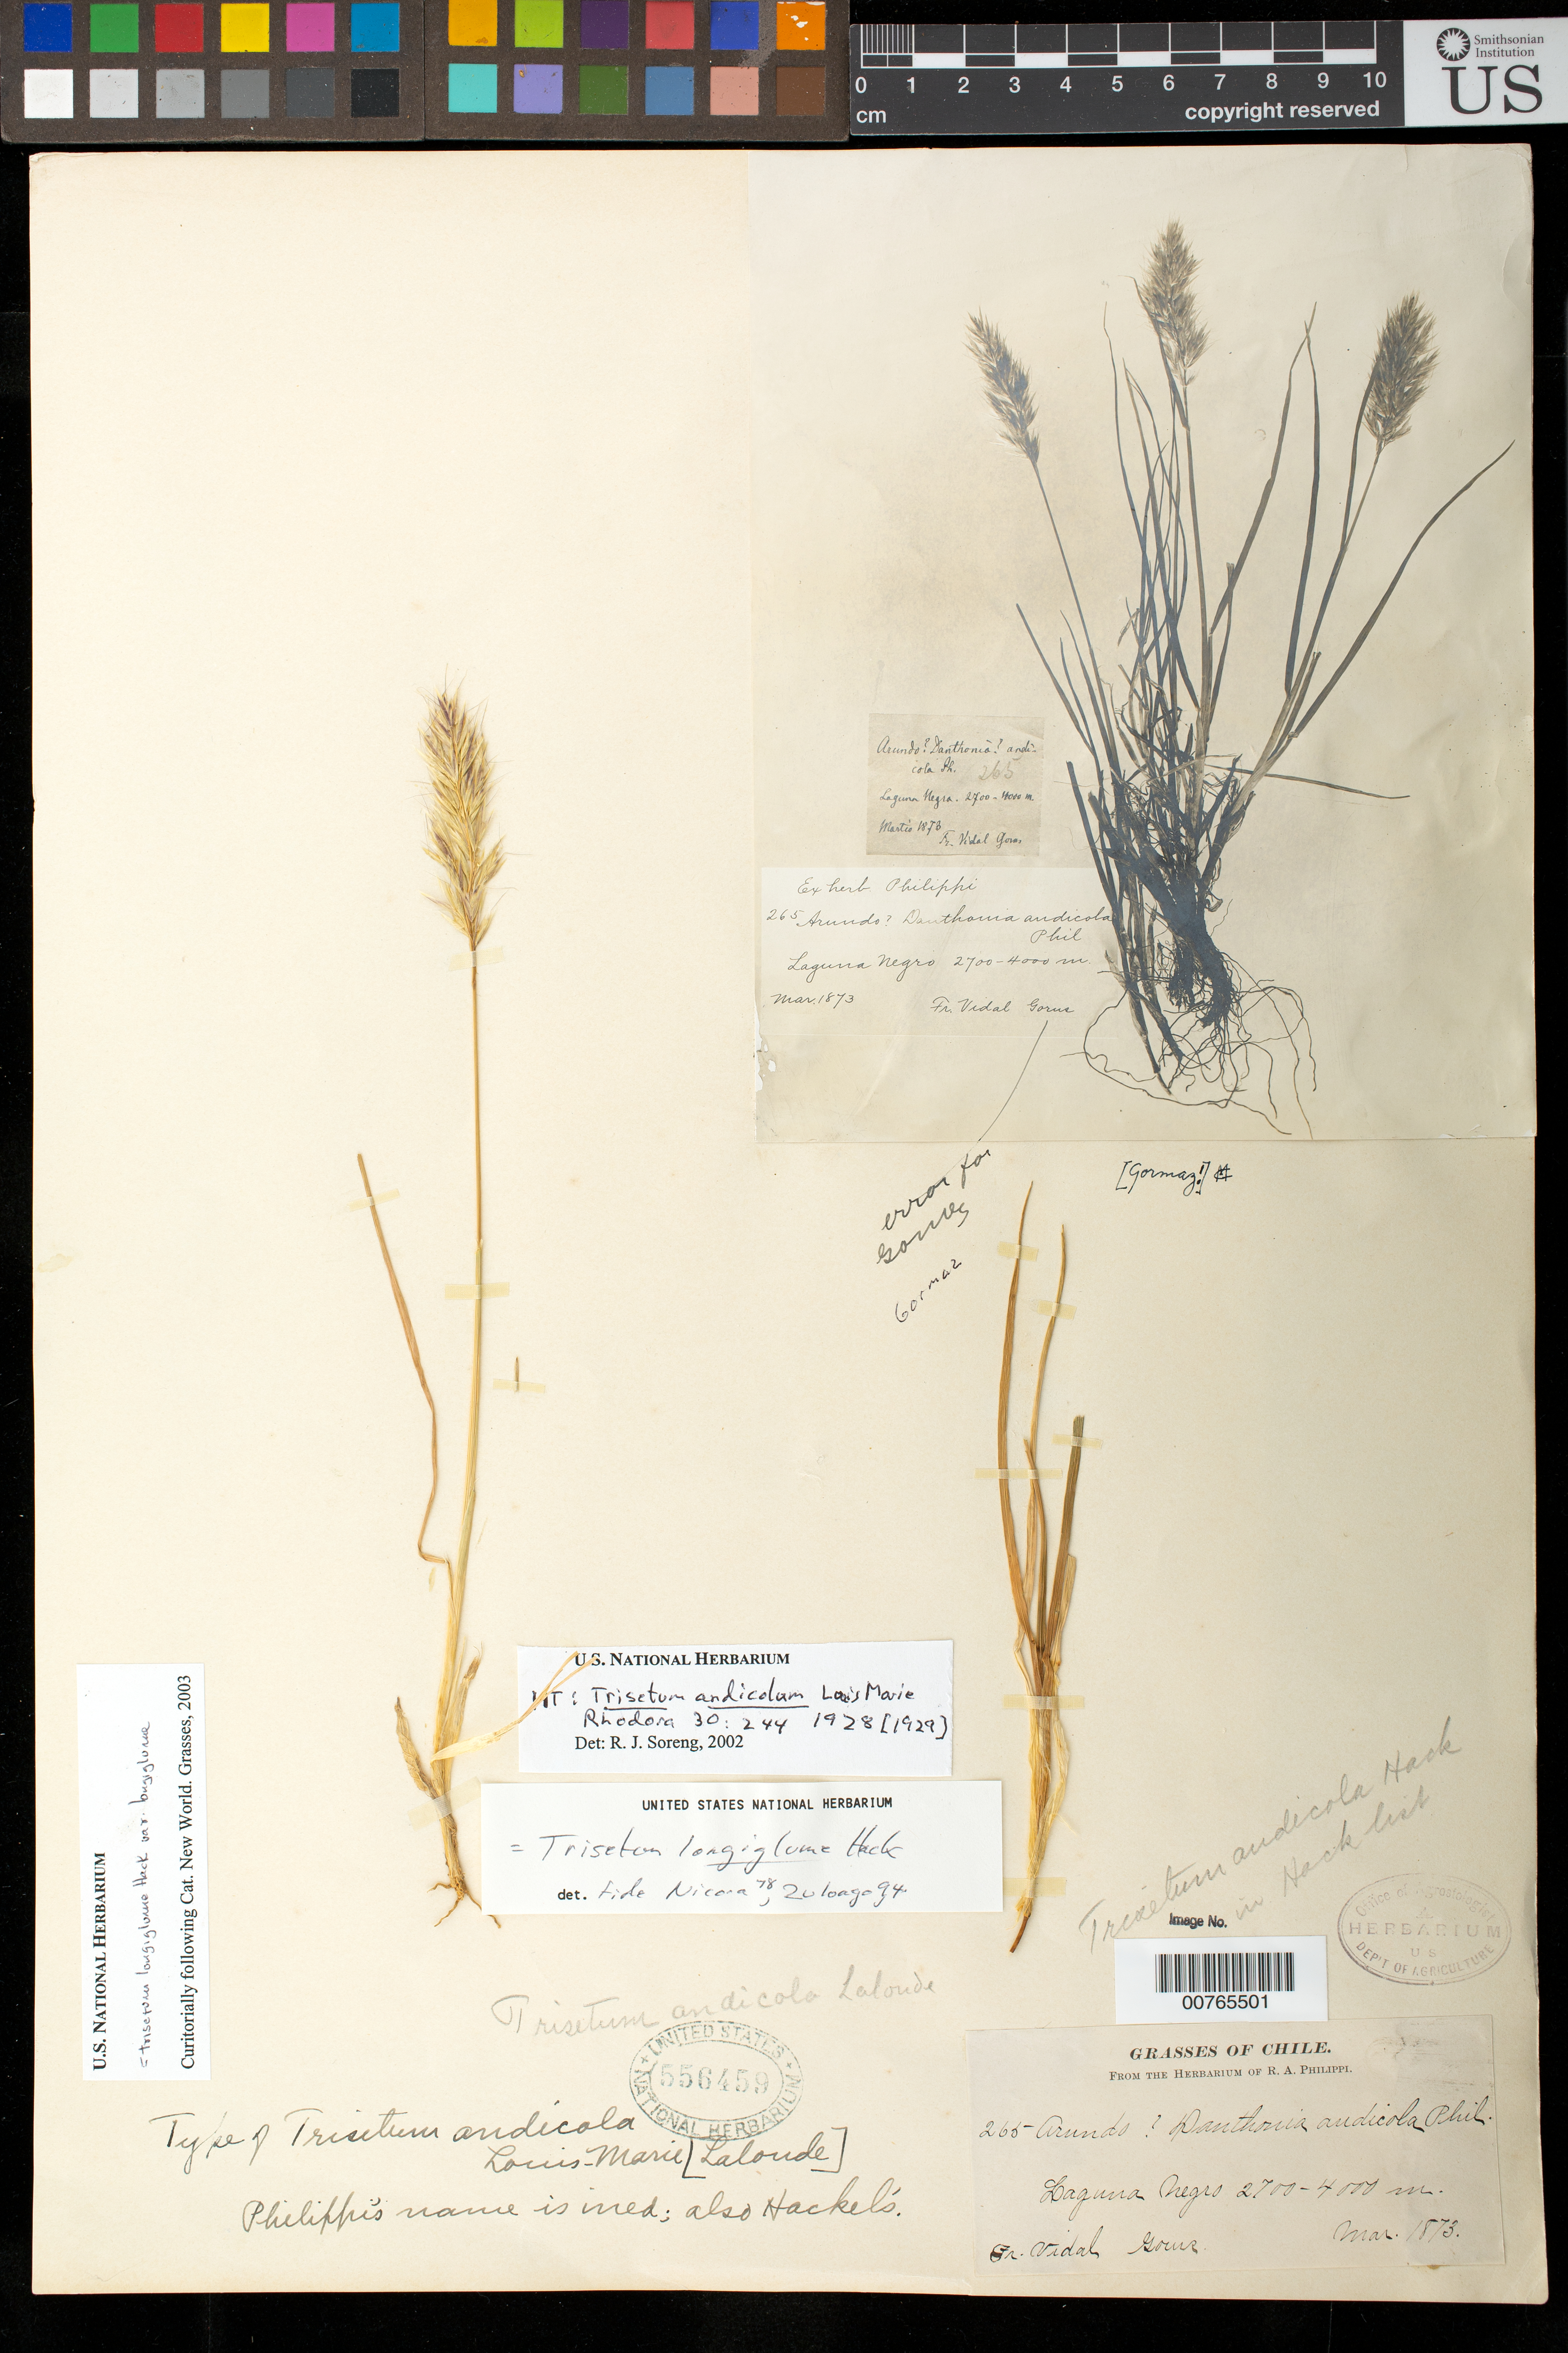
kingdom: Plantae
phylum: Tracheophyta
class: Liliopsida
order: Poales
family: Poaceae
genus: Trisetum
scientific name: Trisetum andicola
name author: Louis-Marie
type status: Holotype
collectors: M. Vidal Gormaz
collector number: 265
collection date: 1873-03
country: Chile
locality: Laguna Negro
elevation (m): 2700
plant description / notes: Photograph and fragmentary material of type specimen ex herb. R.A. Philippi ["type" of "Arundo? Danthonia andicola Phil.", apparently ined. and never published]; protologue incorrectly cites collector as "Fr. Vidal Gorus" [NOTE: annotated as "HT" (holotype) by R. Soreng and cited as such in Tropicos, but protologue does not indicate where holotype deposited]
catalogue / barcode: US 556459